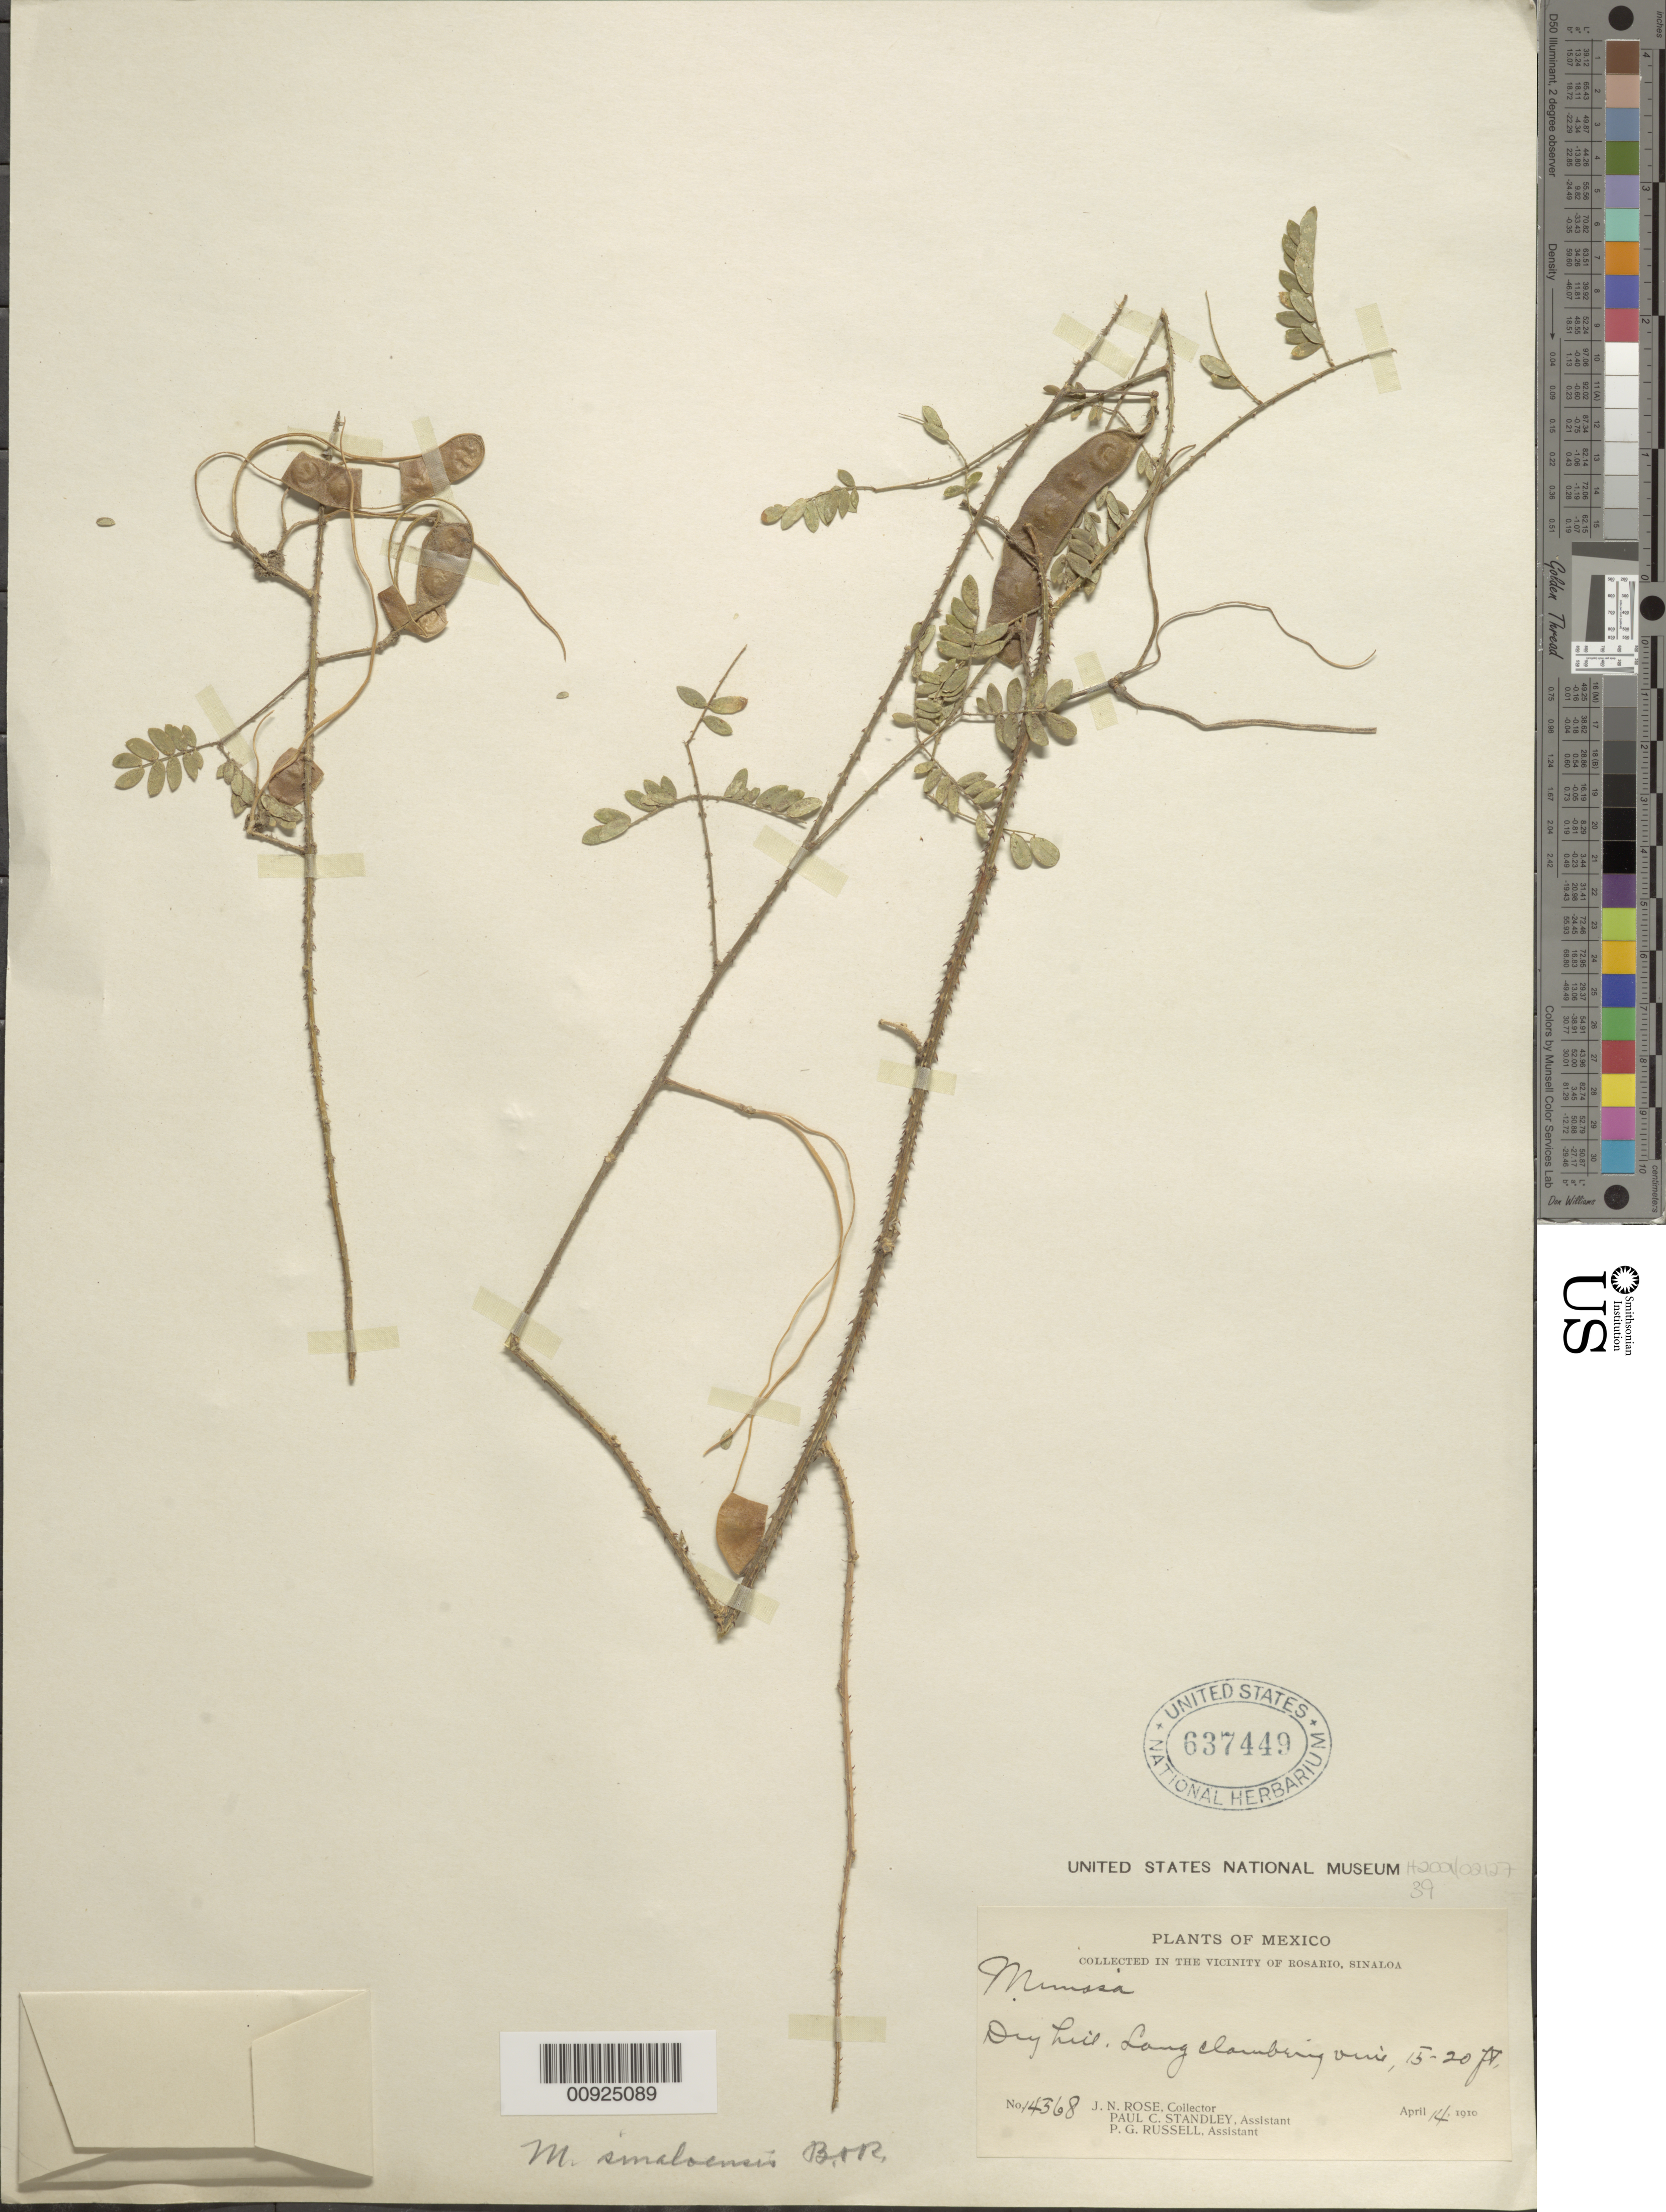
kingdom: Plantae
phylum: Tracheophyta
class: Magnoliopsida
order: Fabales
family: Fabaceae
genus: Mimosa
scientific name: Mimosa sinaloensis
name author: Britton & Rose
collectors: J. N. Rose, P. C. Standley & P. G. Russell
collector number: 14368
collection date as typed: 14 Apr 1910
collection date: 1910-04-14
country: Mexico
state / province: Sinaloa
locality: In the vicinity of Rosario, Sinaloa.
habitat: Dry hill.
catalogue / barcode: US 637449